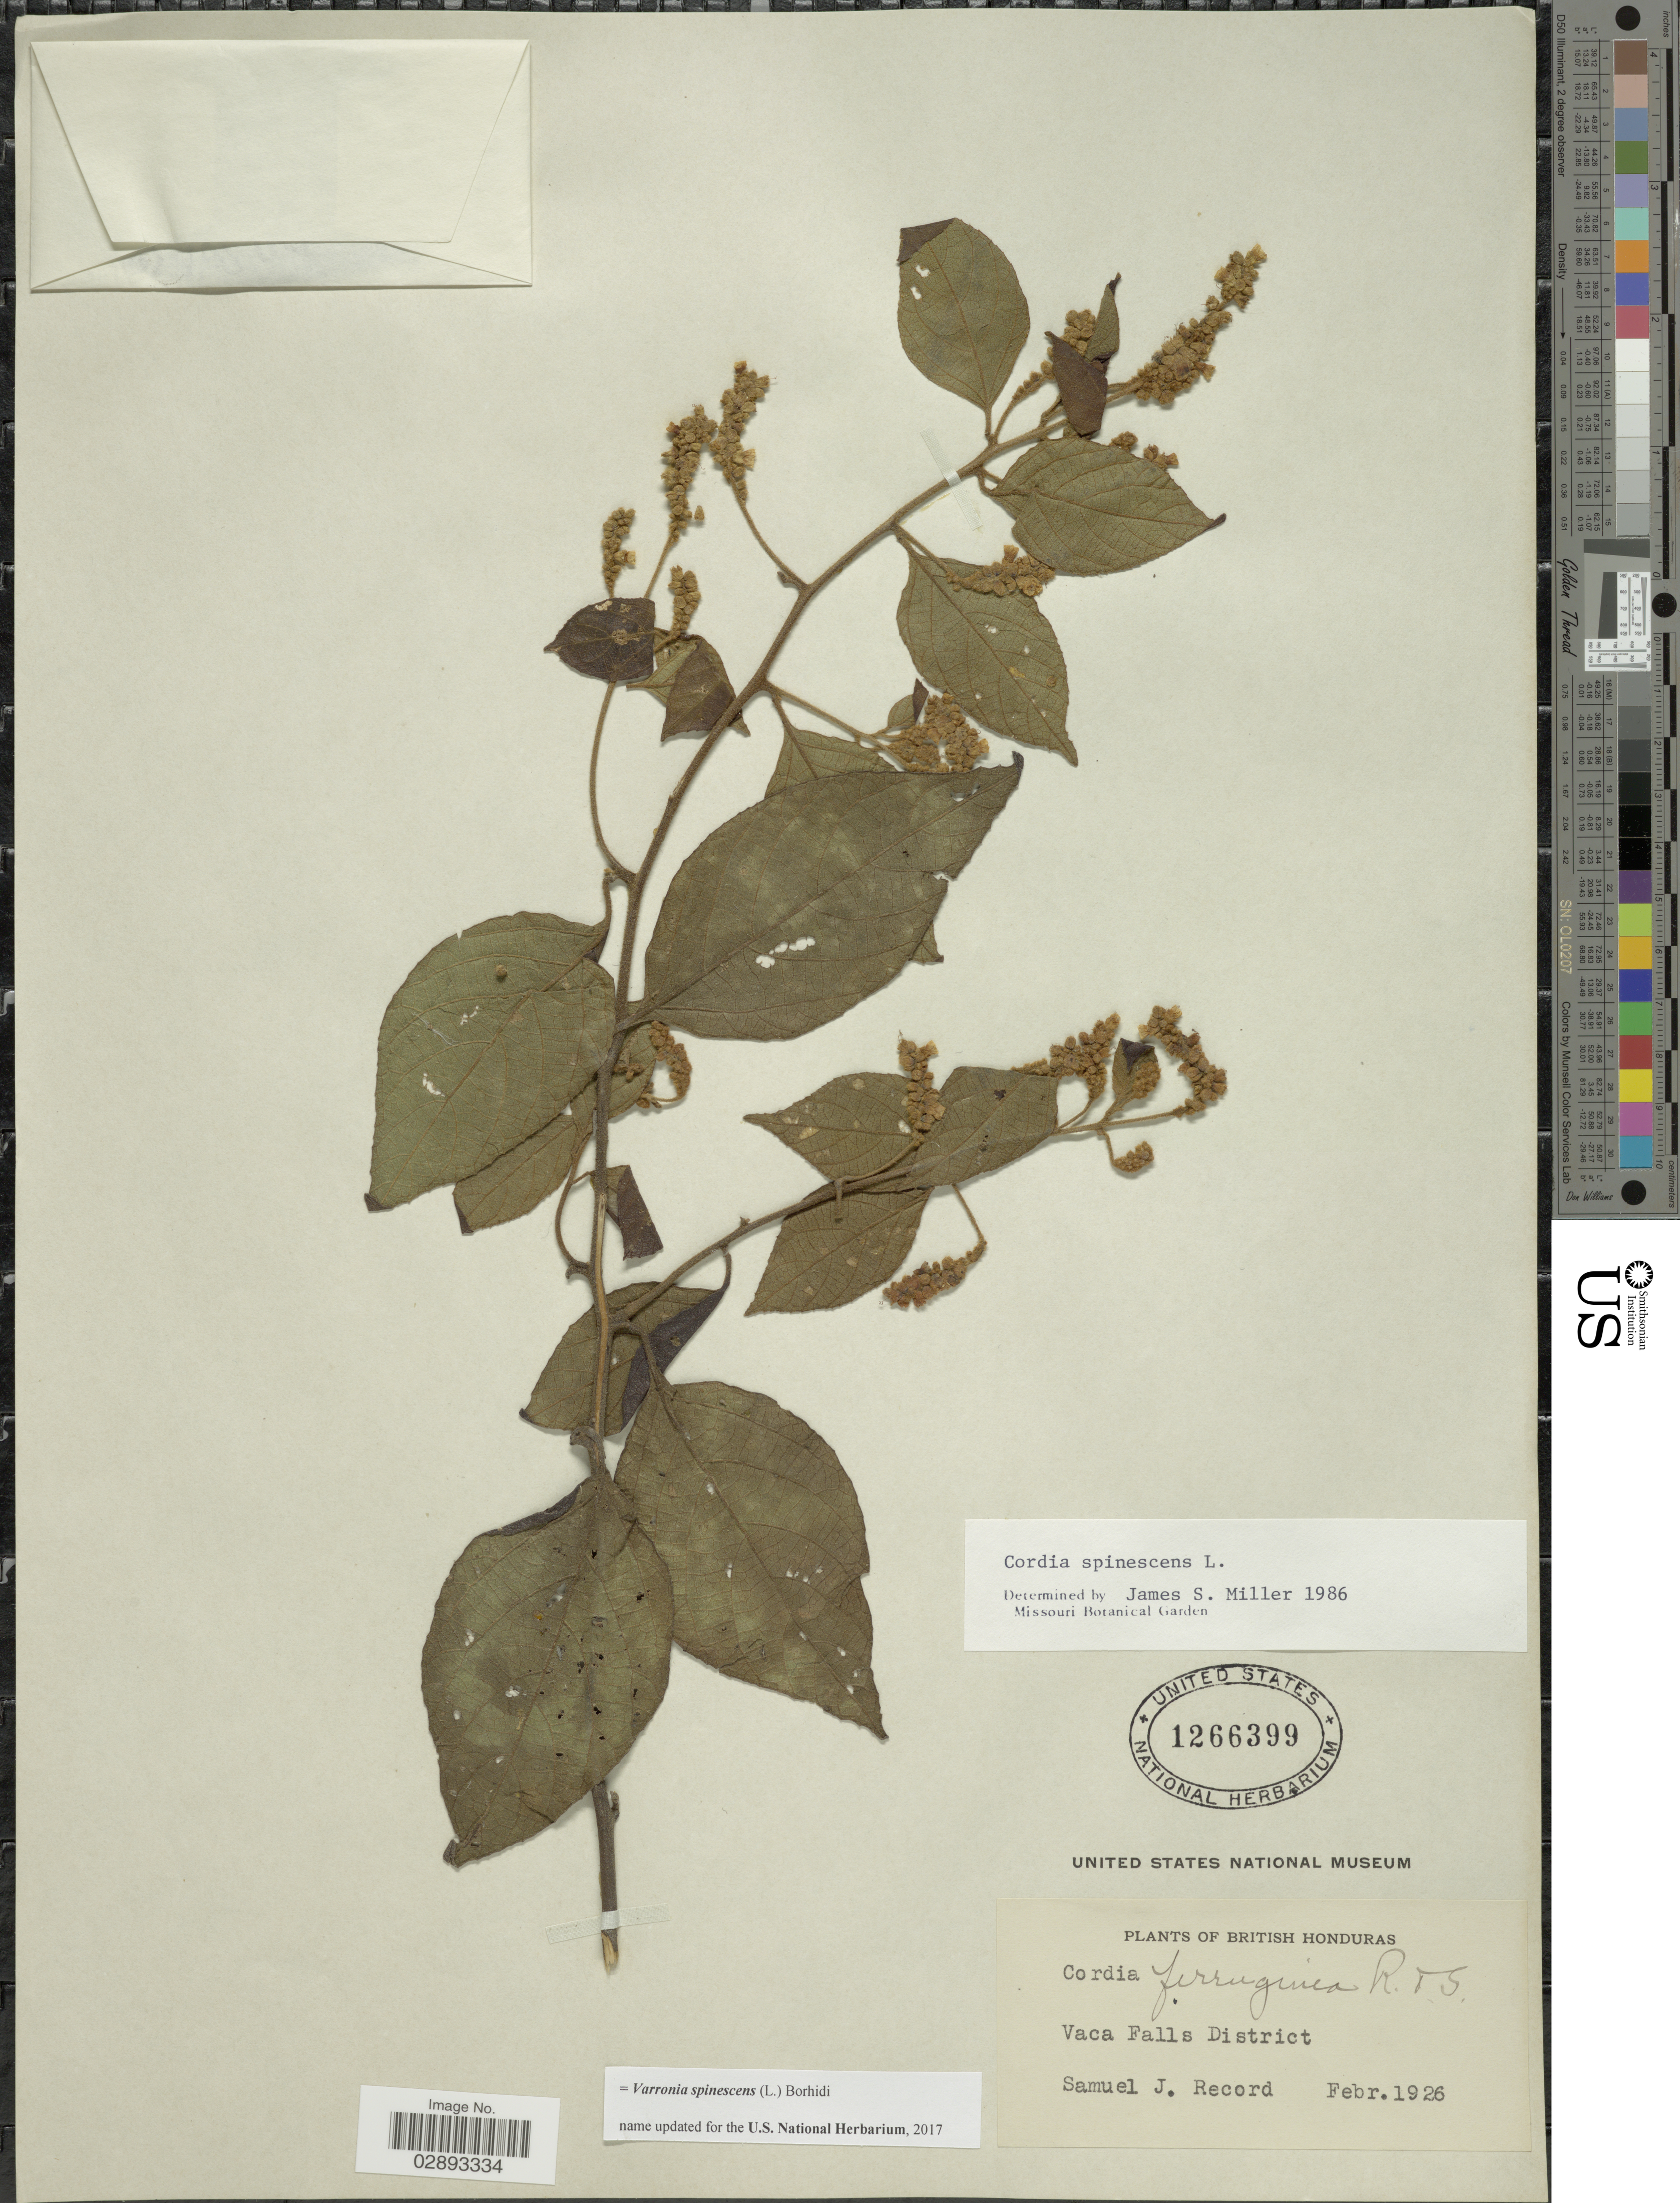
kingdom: Plantae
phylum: Tracheophyta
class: Magnoliopsida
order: Boraginales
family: Cordiaceae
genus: Varronia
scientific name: Varronia spinescens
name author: (L.) Borhidi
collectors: S. J. Record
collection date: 1926-02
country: Belize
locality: British Honduras, Vaca Falls District.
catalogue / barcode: US 1266399